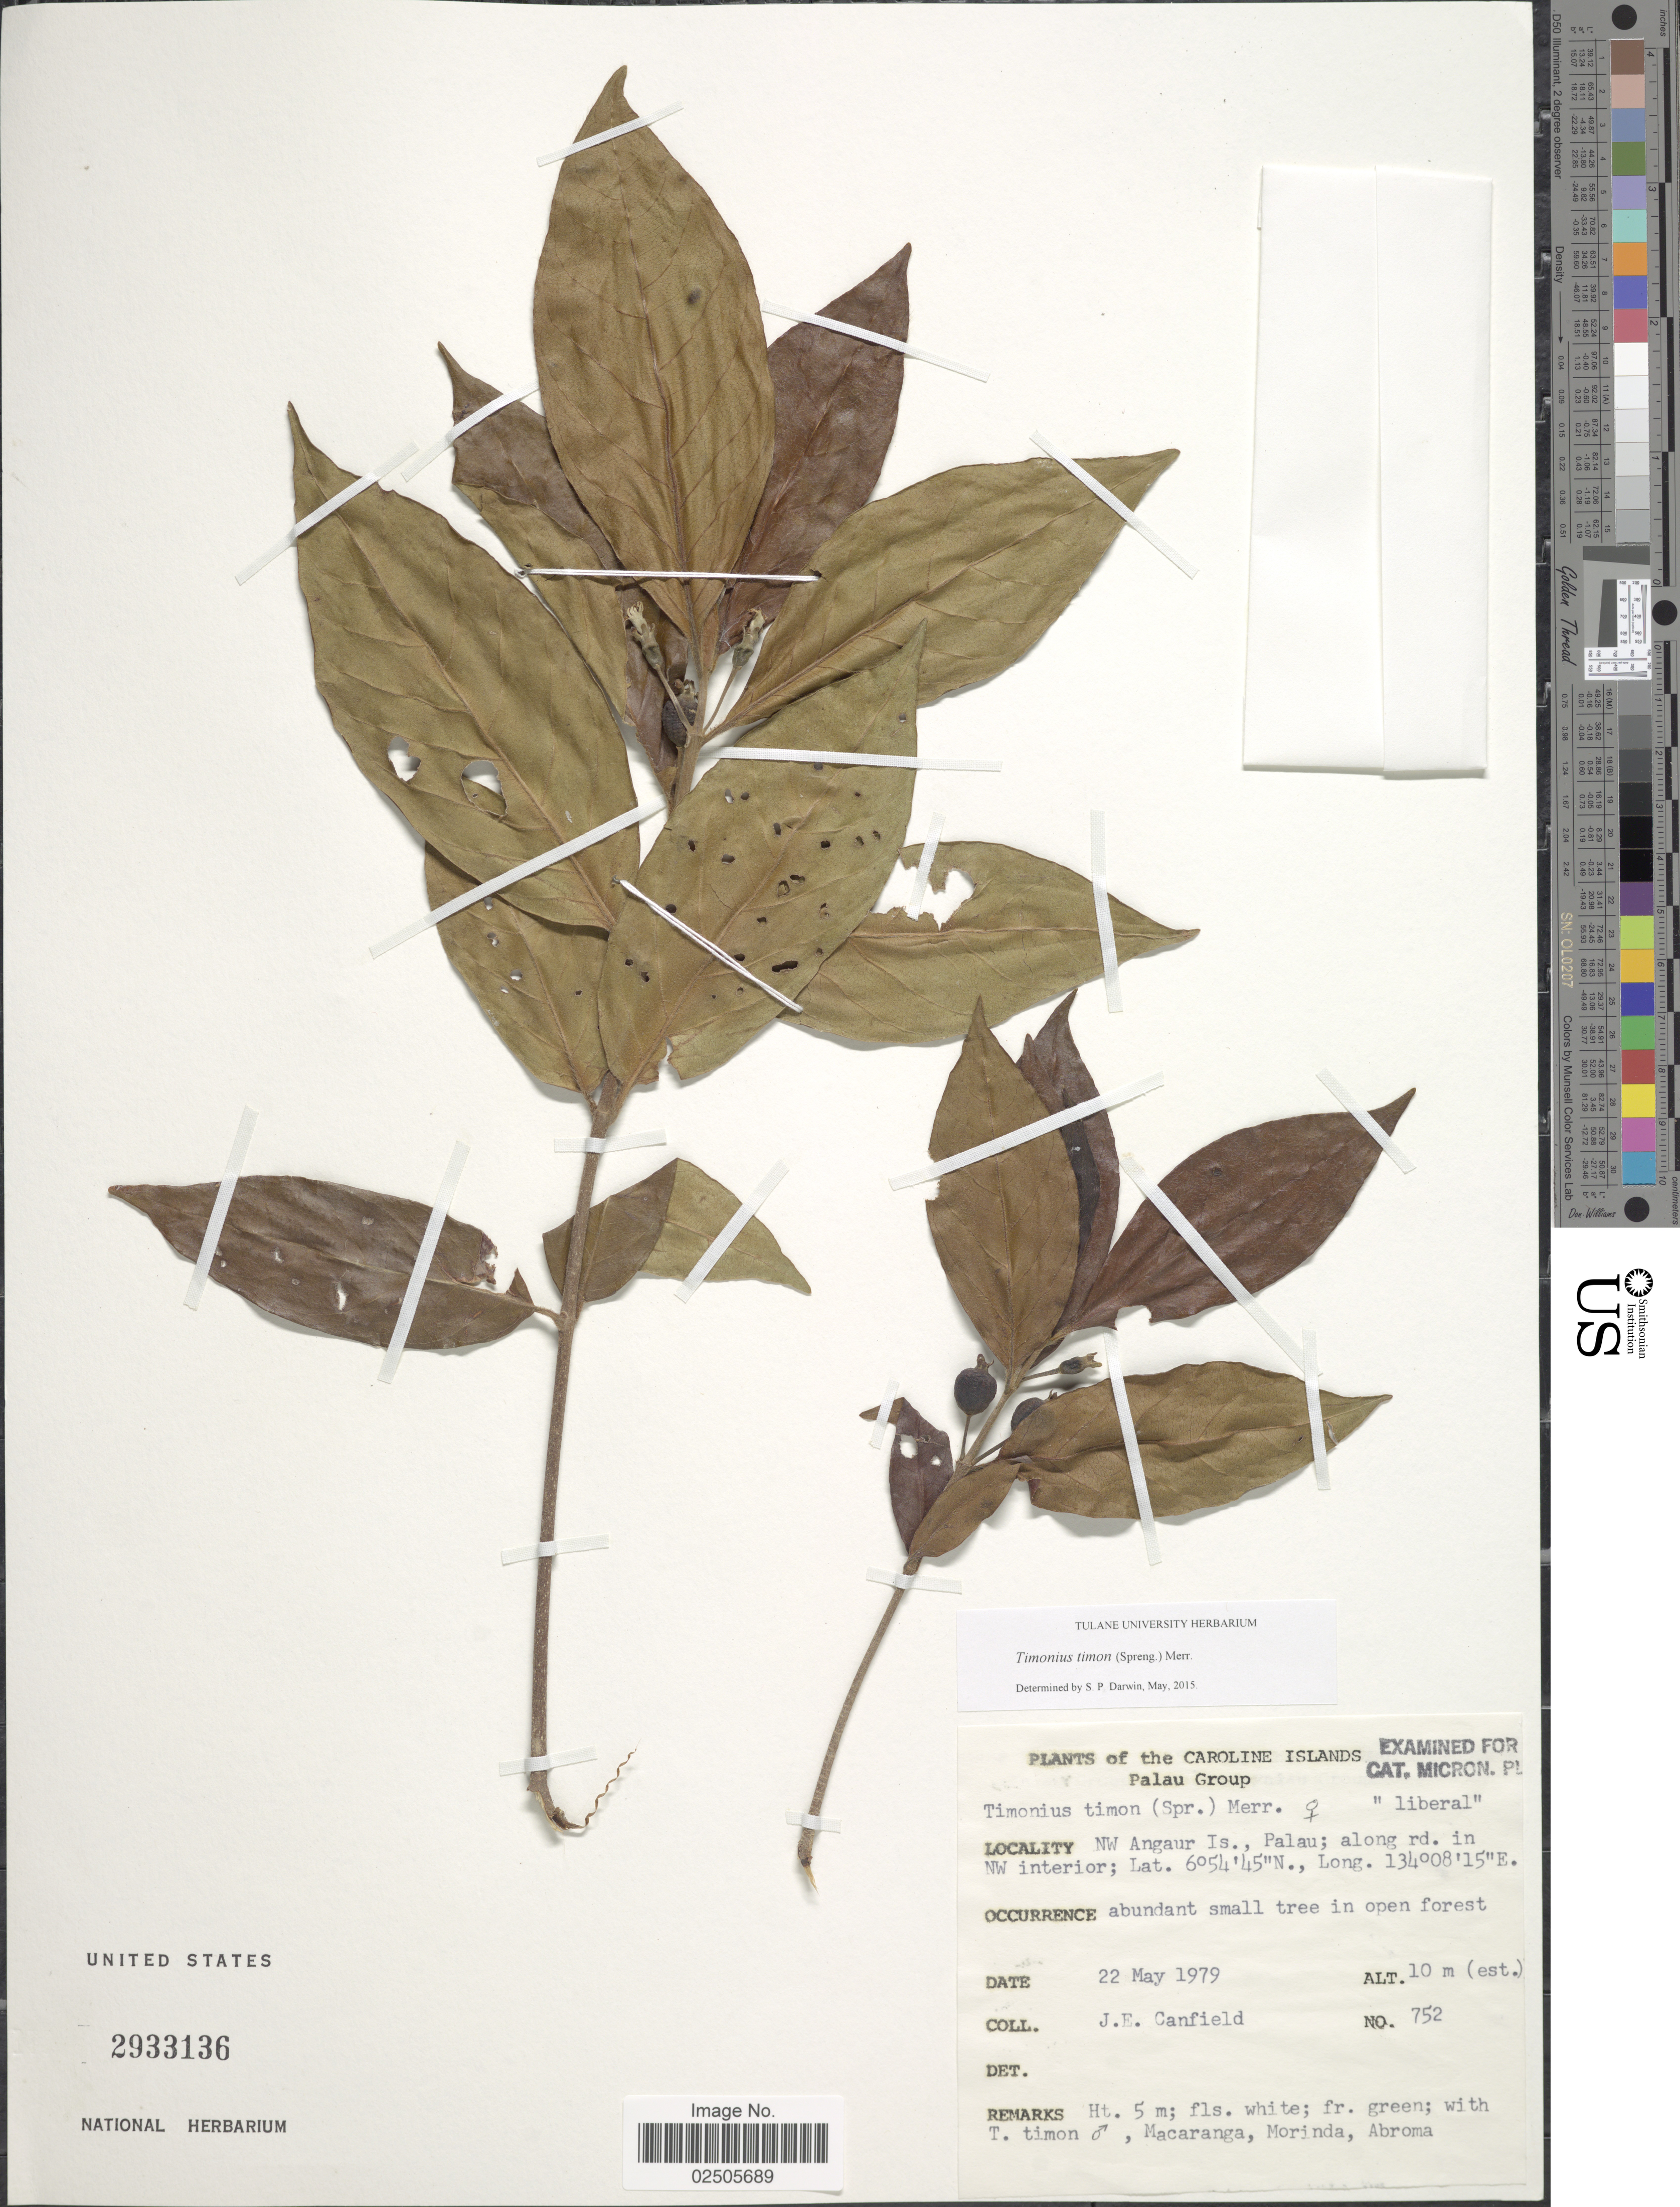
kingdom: Plantae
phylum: Tracheophyta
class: Magnoliopsida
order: Gentianales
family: Rubiaceae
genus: Timonius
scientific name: Timonius timon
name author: (Spreng.) Merr.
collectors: J. E. Canfield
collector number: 752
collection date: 1979-05-22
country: Palau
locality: The Caroline Islands, Palau Group, NW Angaur Is., Palau; along rd. in NW interior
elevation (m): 10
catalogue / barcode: US 2933136